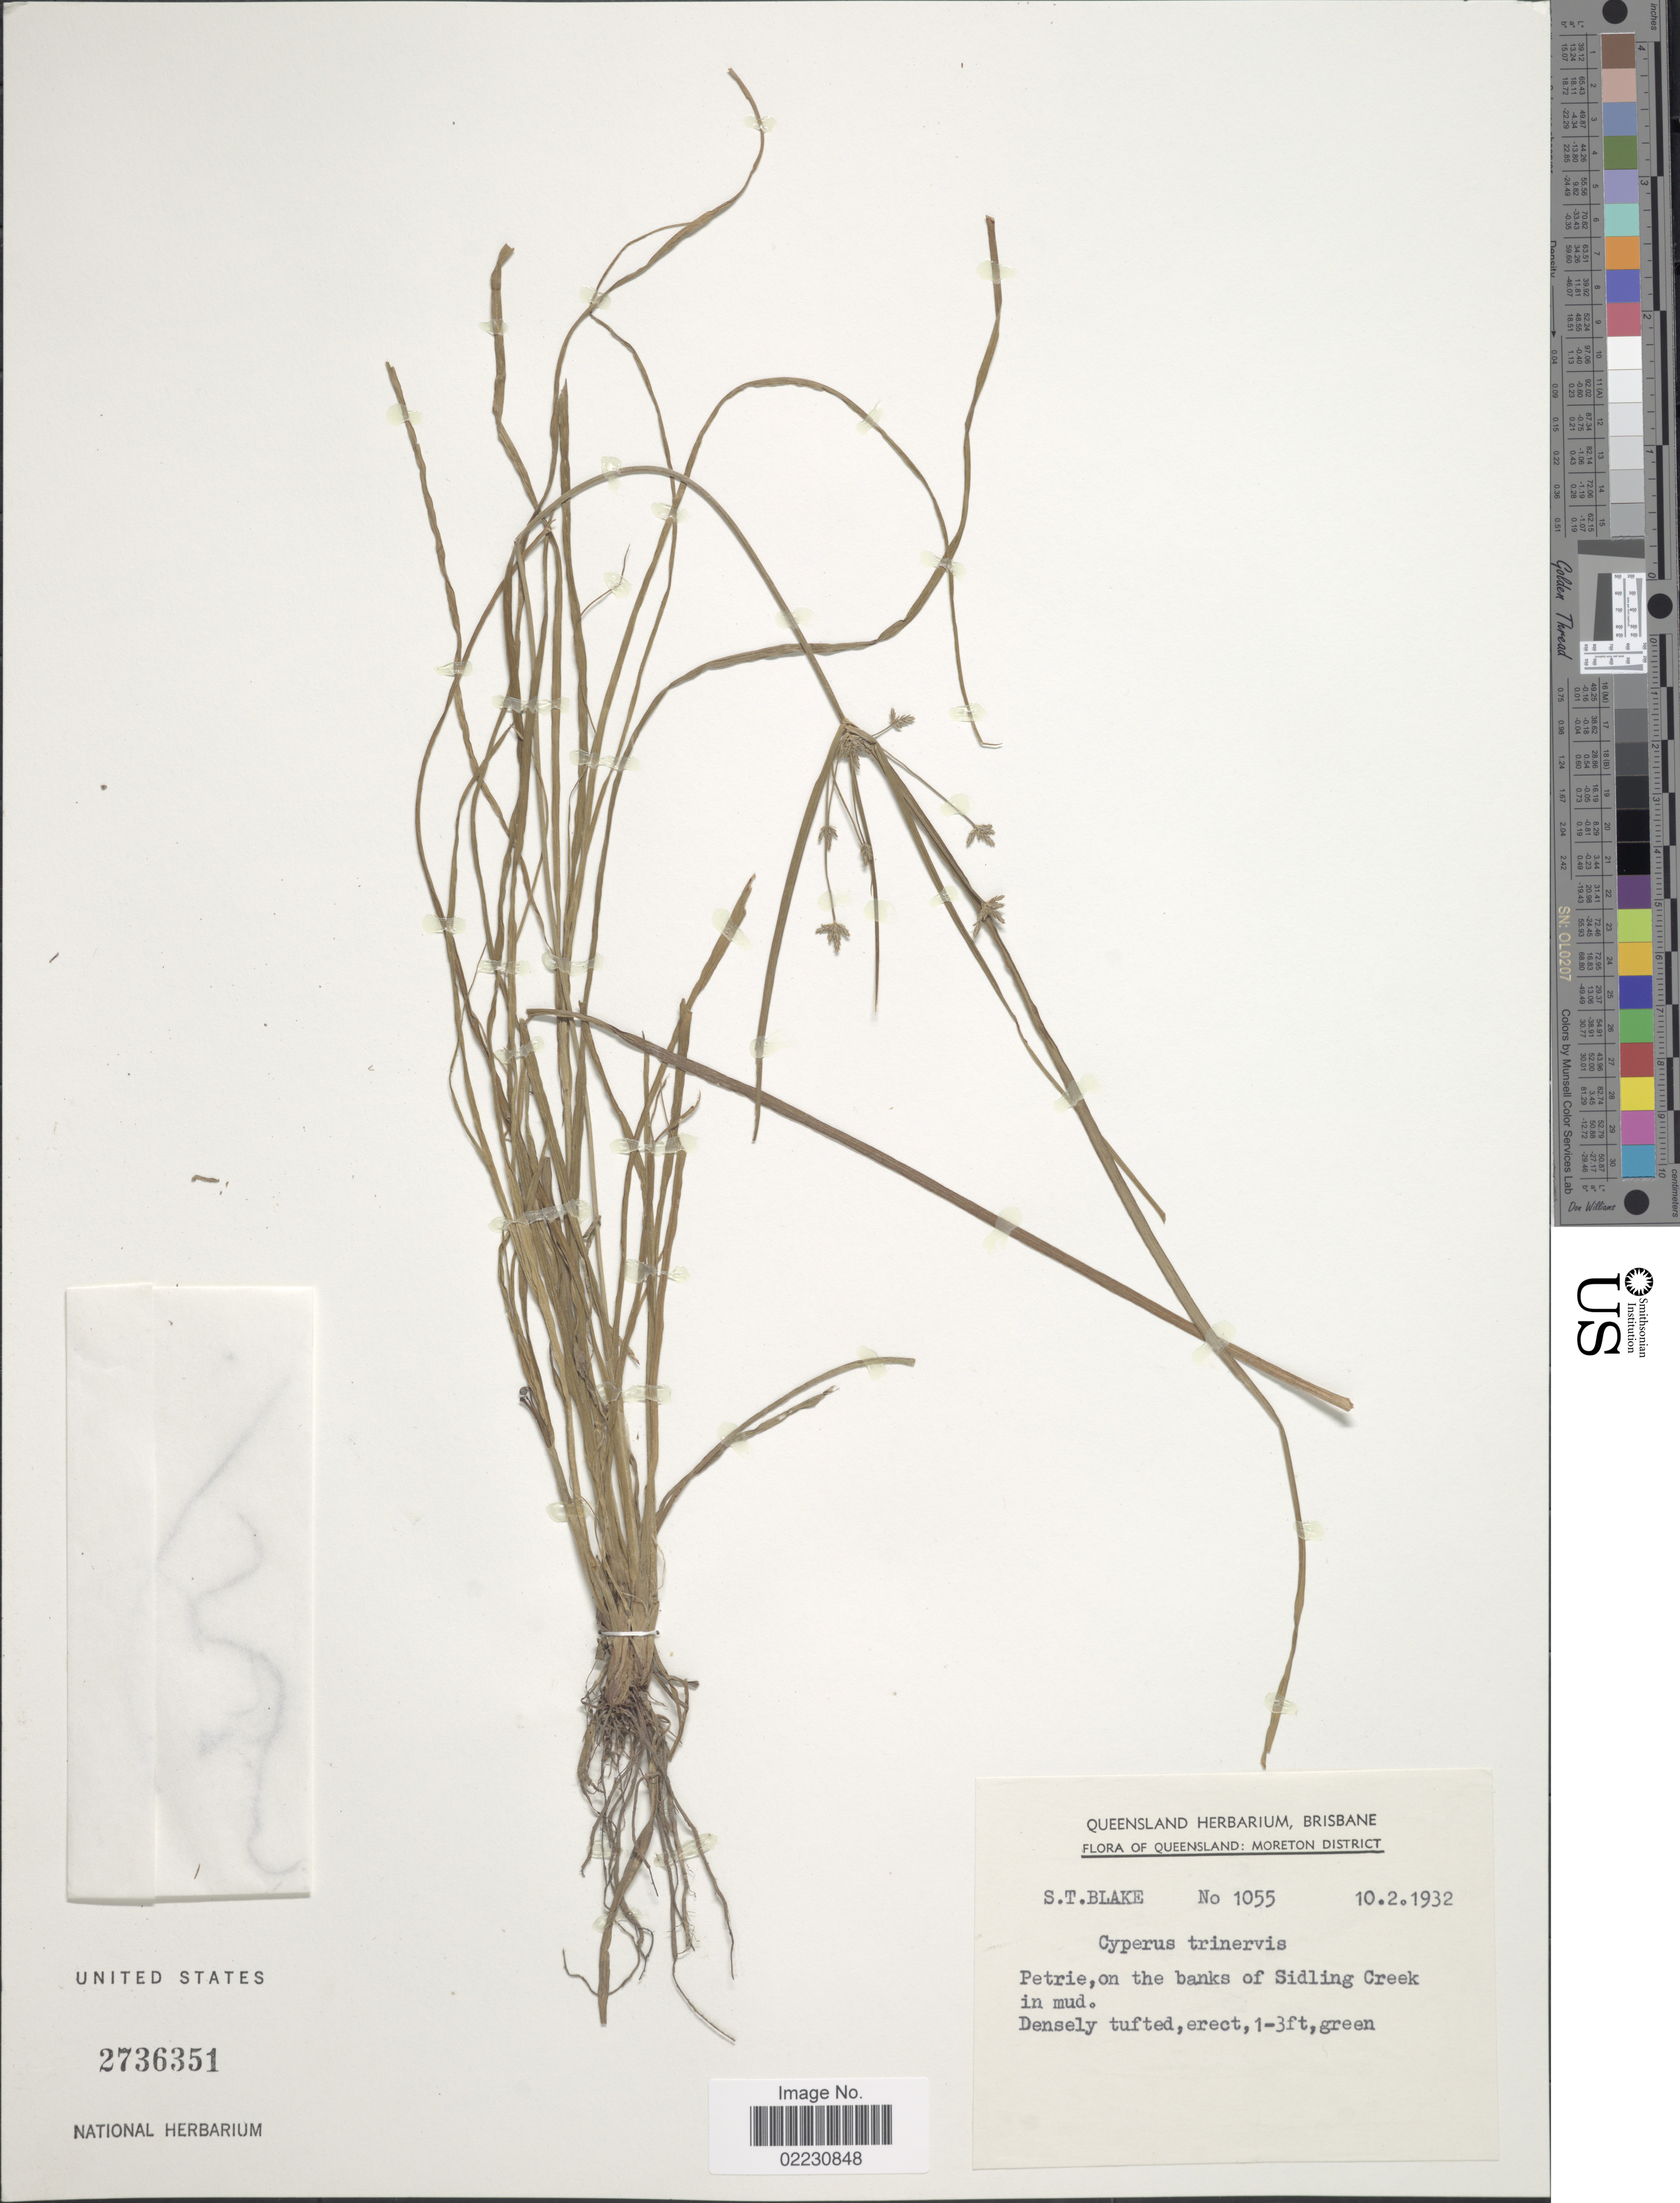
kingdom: Plantae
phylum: Tracheophyta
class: Liliopsida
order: Poales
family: Cyperaceae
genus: Cyperus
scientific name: Cyperus trinervis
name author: R. Br.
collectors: S. T. Blake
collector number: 1055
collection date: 1932-02-10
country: Australia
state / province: Queensland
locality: Moreton District, Petrie, on the banks of Sidling Creek in mud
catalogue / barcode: US 2736351